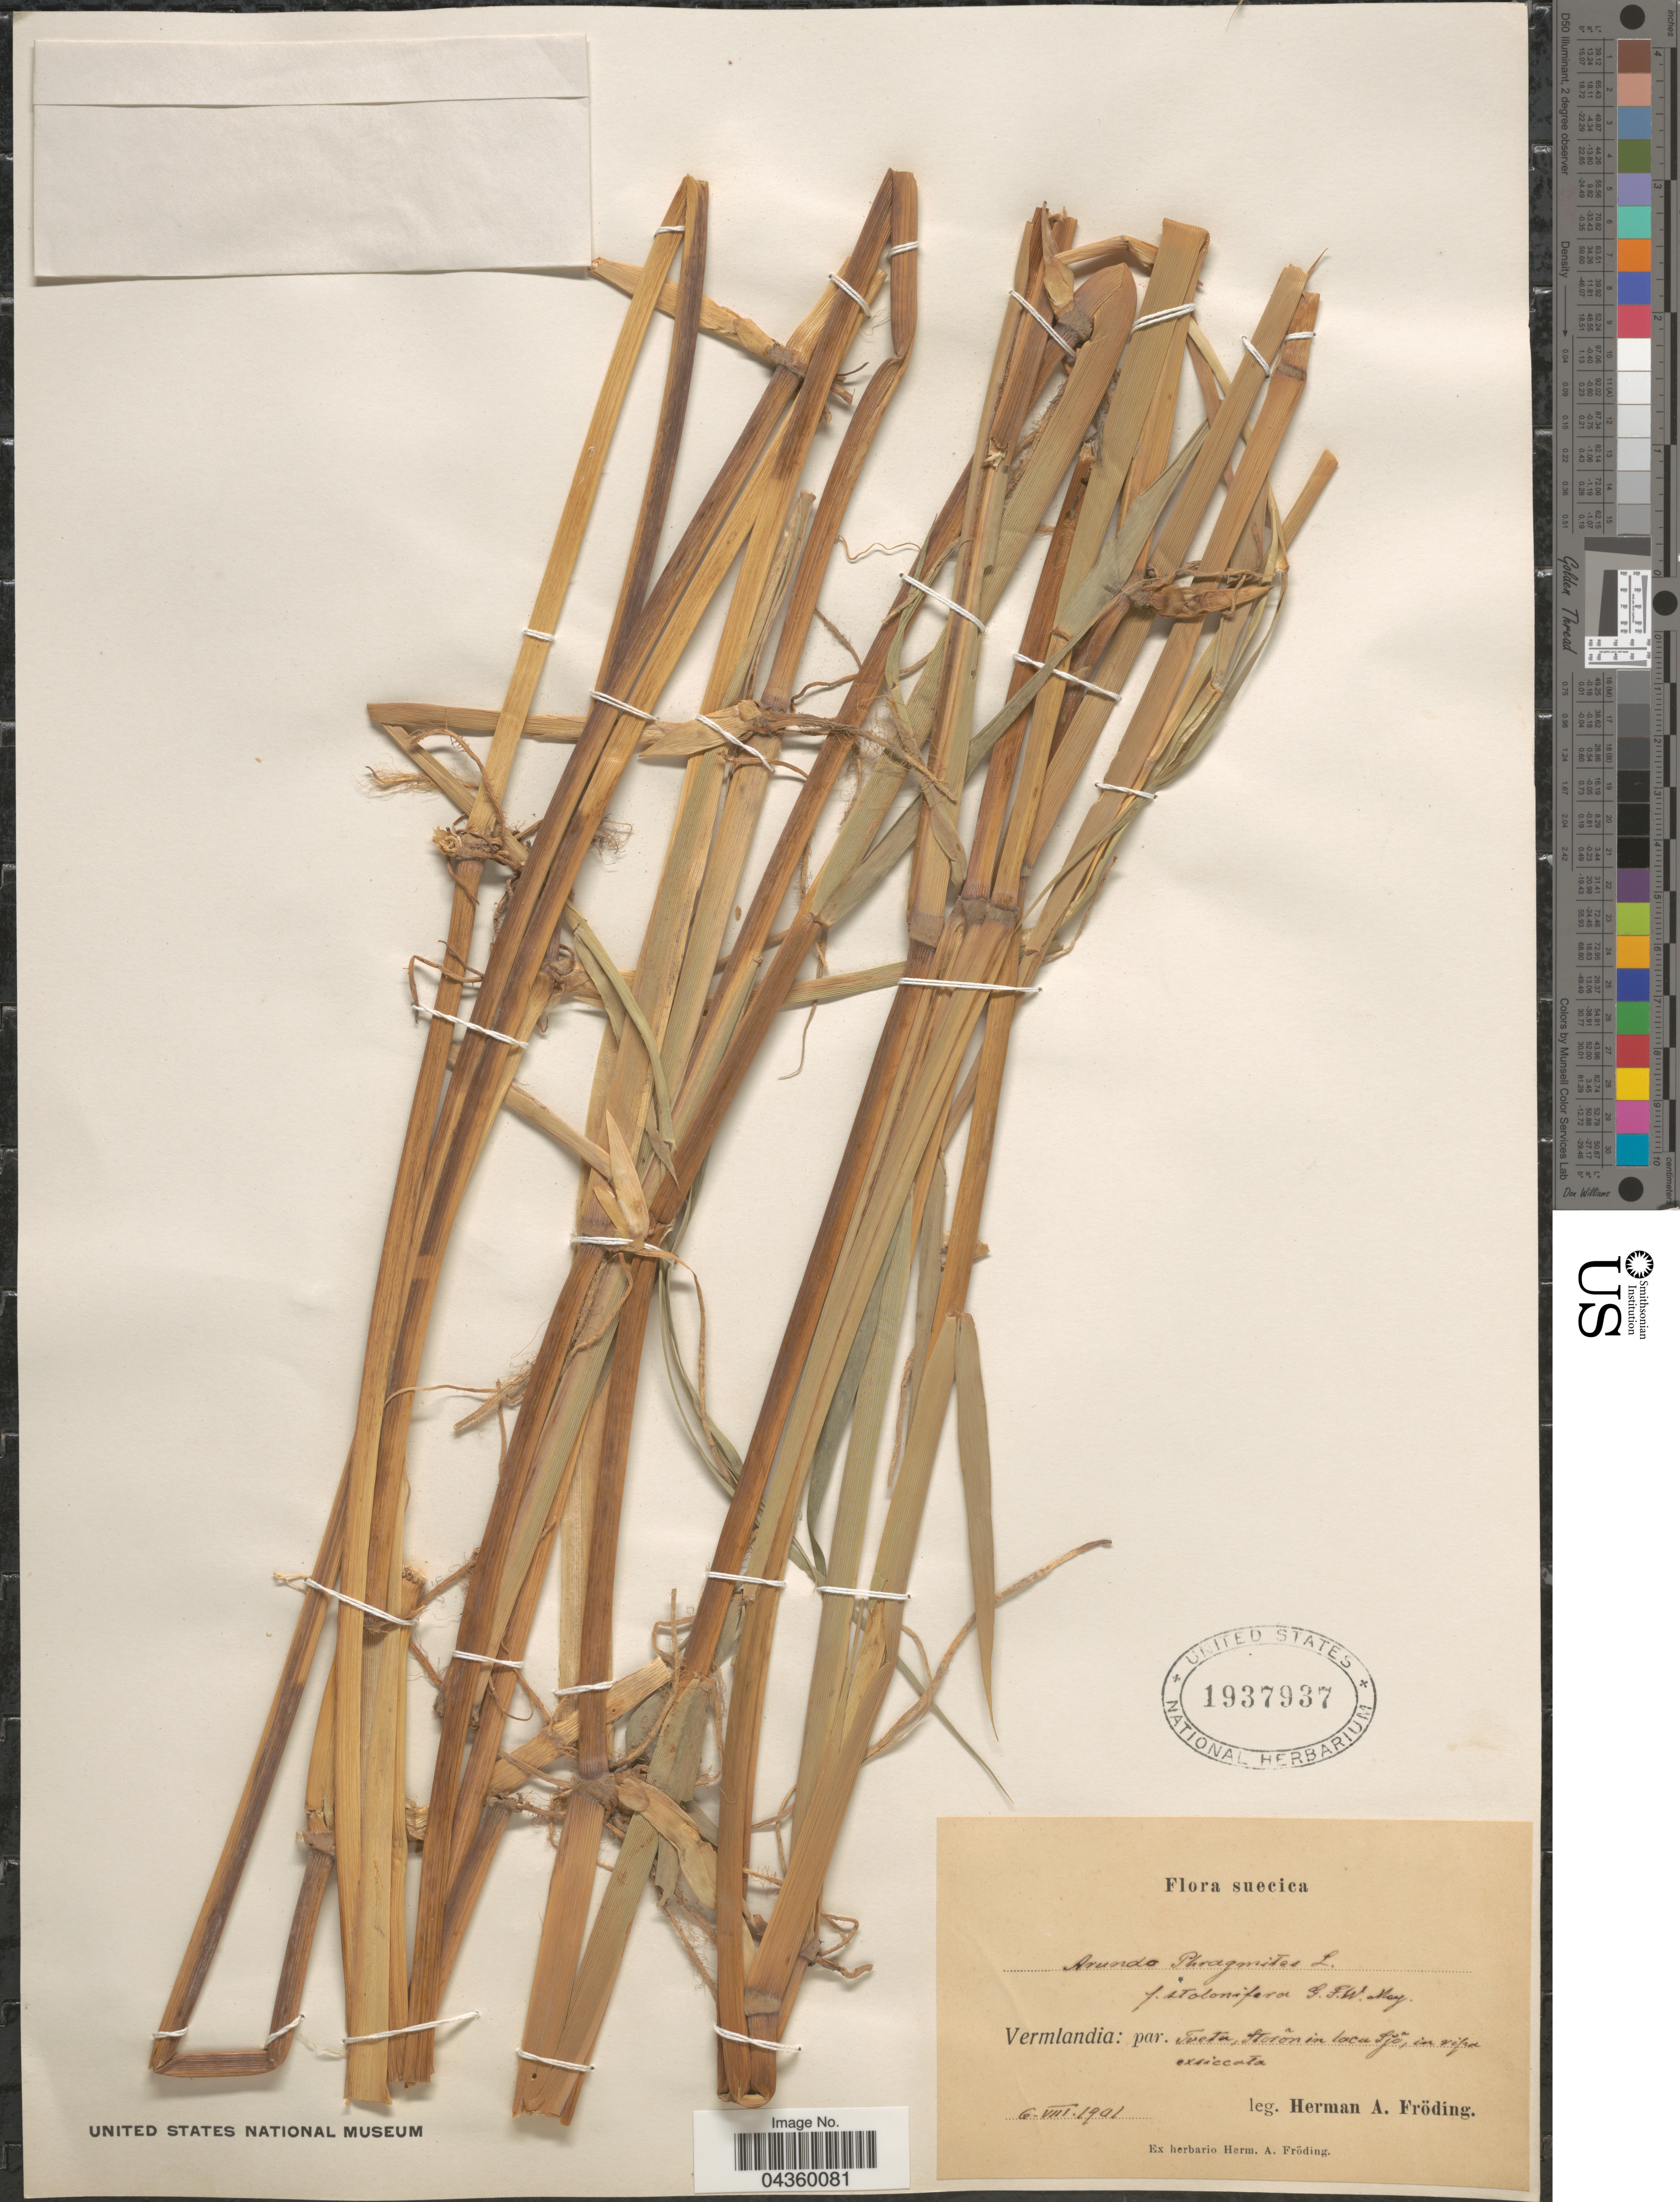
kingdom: Plantae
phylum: Tracheophyta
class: Liliopsida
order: Poales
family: Poaceae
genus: Phragmites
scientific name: Phragmites australis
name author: (Cav.) Trin. ex Steud.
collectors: H. Froding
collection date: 1901-08-06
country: Sweden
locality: Suecica. Vermlandia: par. Tveta, Storõn in lacu Sjõ.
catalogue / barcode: US 1937937